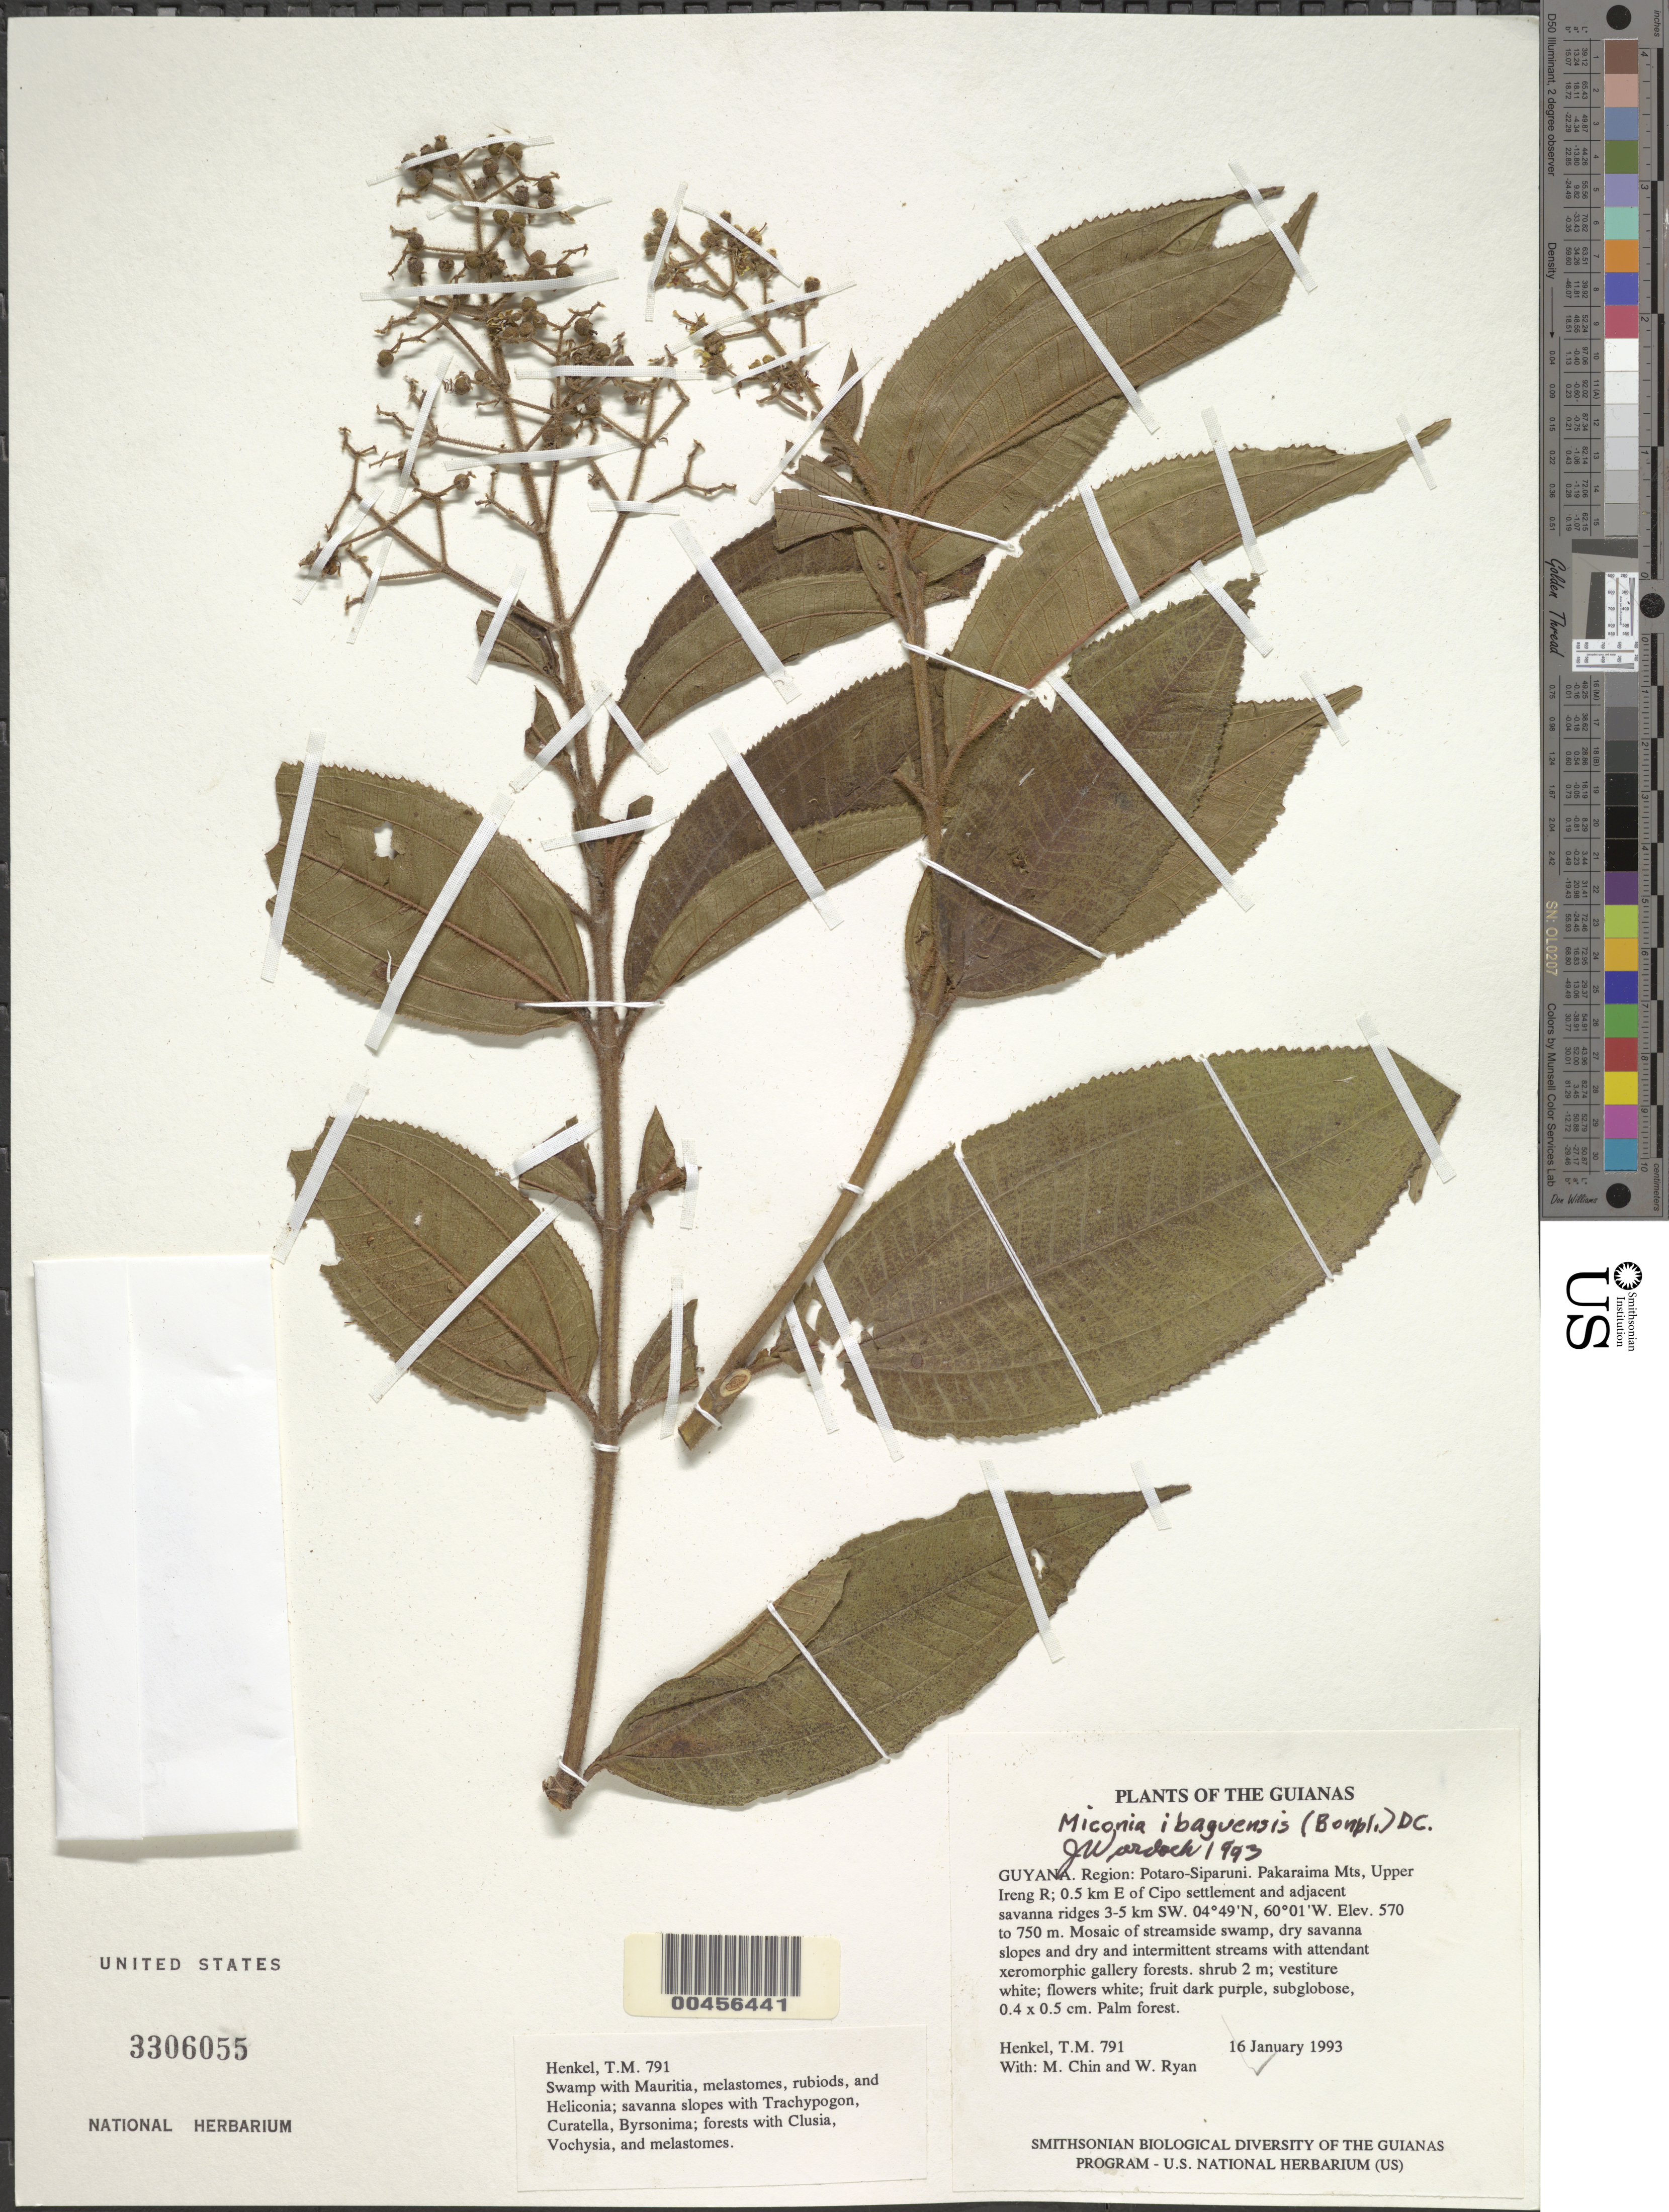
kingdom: Plantae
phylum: Tracheophyta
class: Magnoliopsida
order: Myrtales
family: Melastomataceae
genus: Miconia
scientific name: Miconia ibaguensis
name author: (Bonpl.) Triana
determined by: Wurdack, John J., (US), US (UNITED STATES)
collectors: T. Henkel, M. Chin & W. Ryan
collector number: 791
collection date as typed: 16 January 1993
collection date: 1993-01-16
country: Guyana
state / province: Potaro-Siparuni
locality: Pakaraima Mts, Upper Ireng R; 0.5 km E of Cipo settlement and adjacent savanna ridges 3-5 km SW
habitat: Mosaic of streamside swamp, dry savanna slopes and dry and intermittent streams with attendant xeromorphic gallery forests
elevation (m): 570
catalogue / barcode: US 3306055